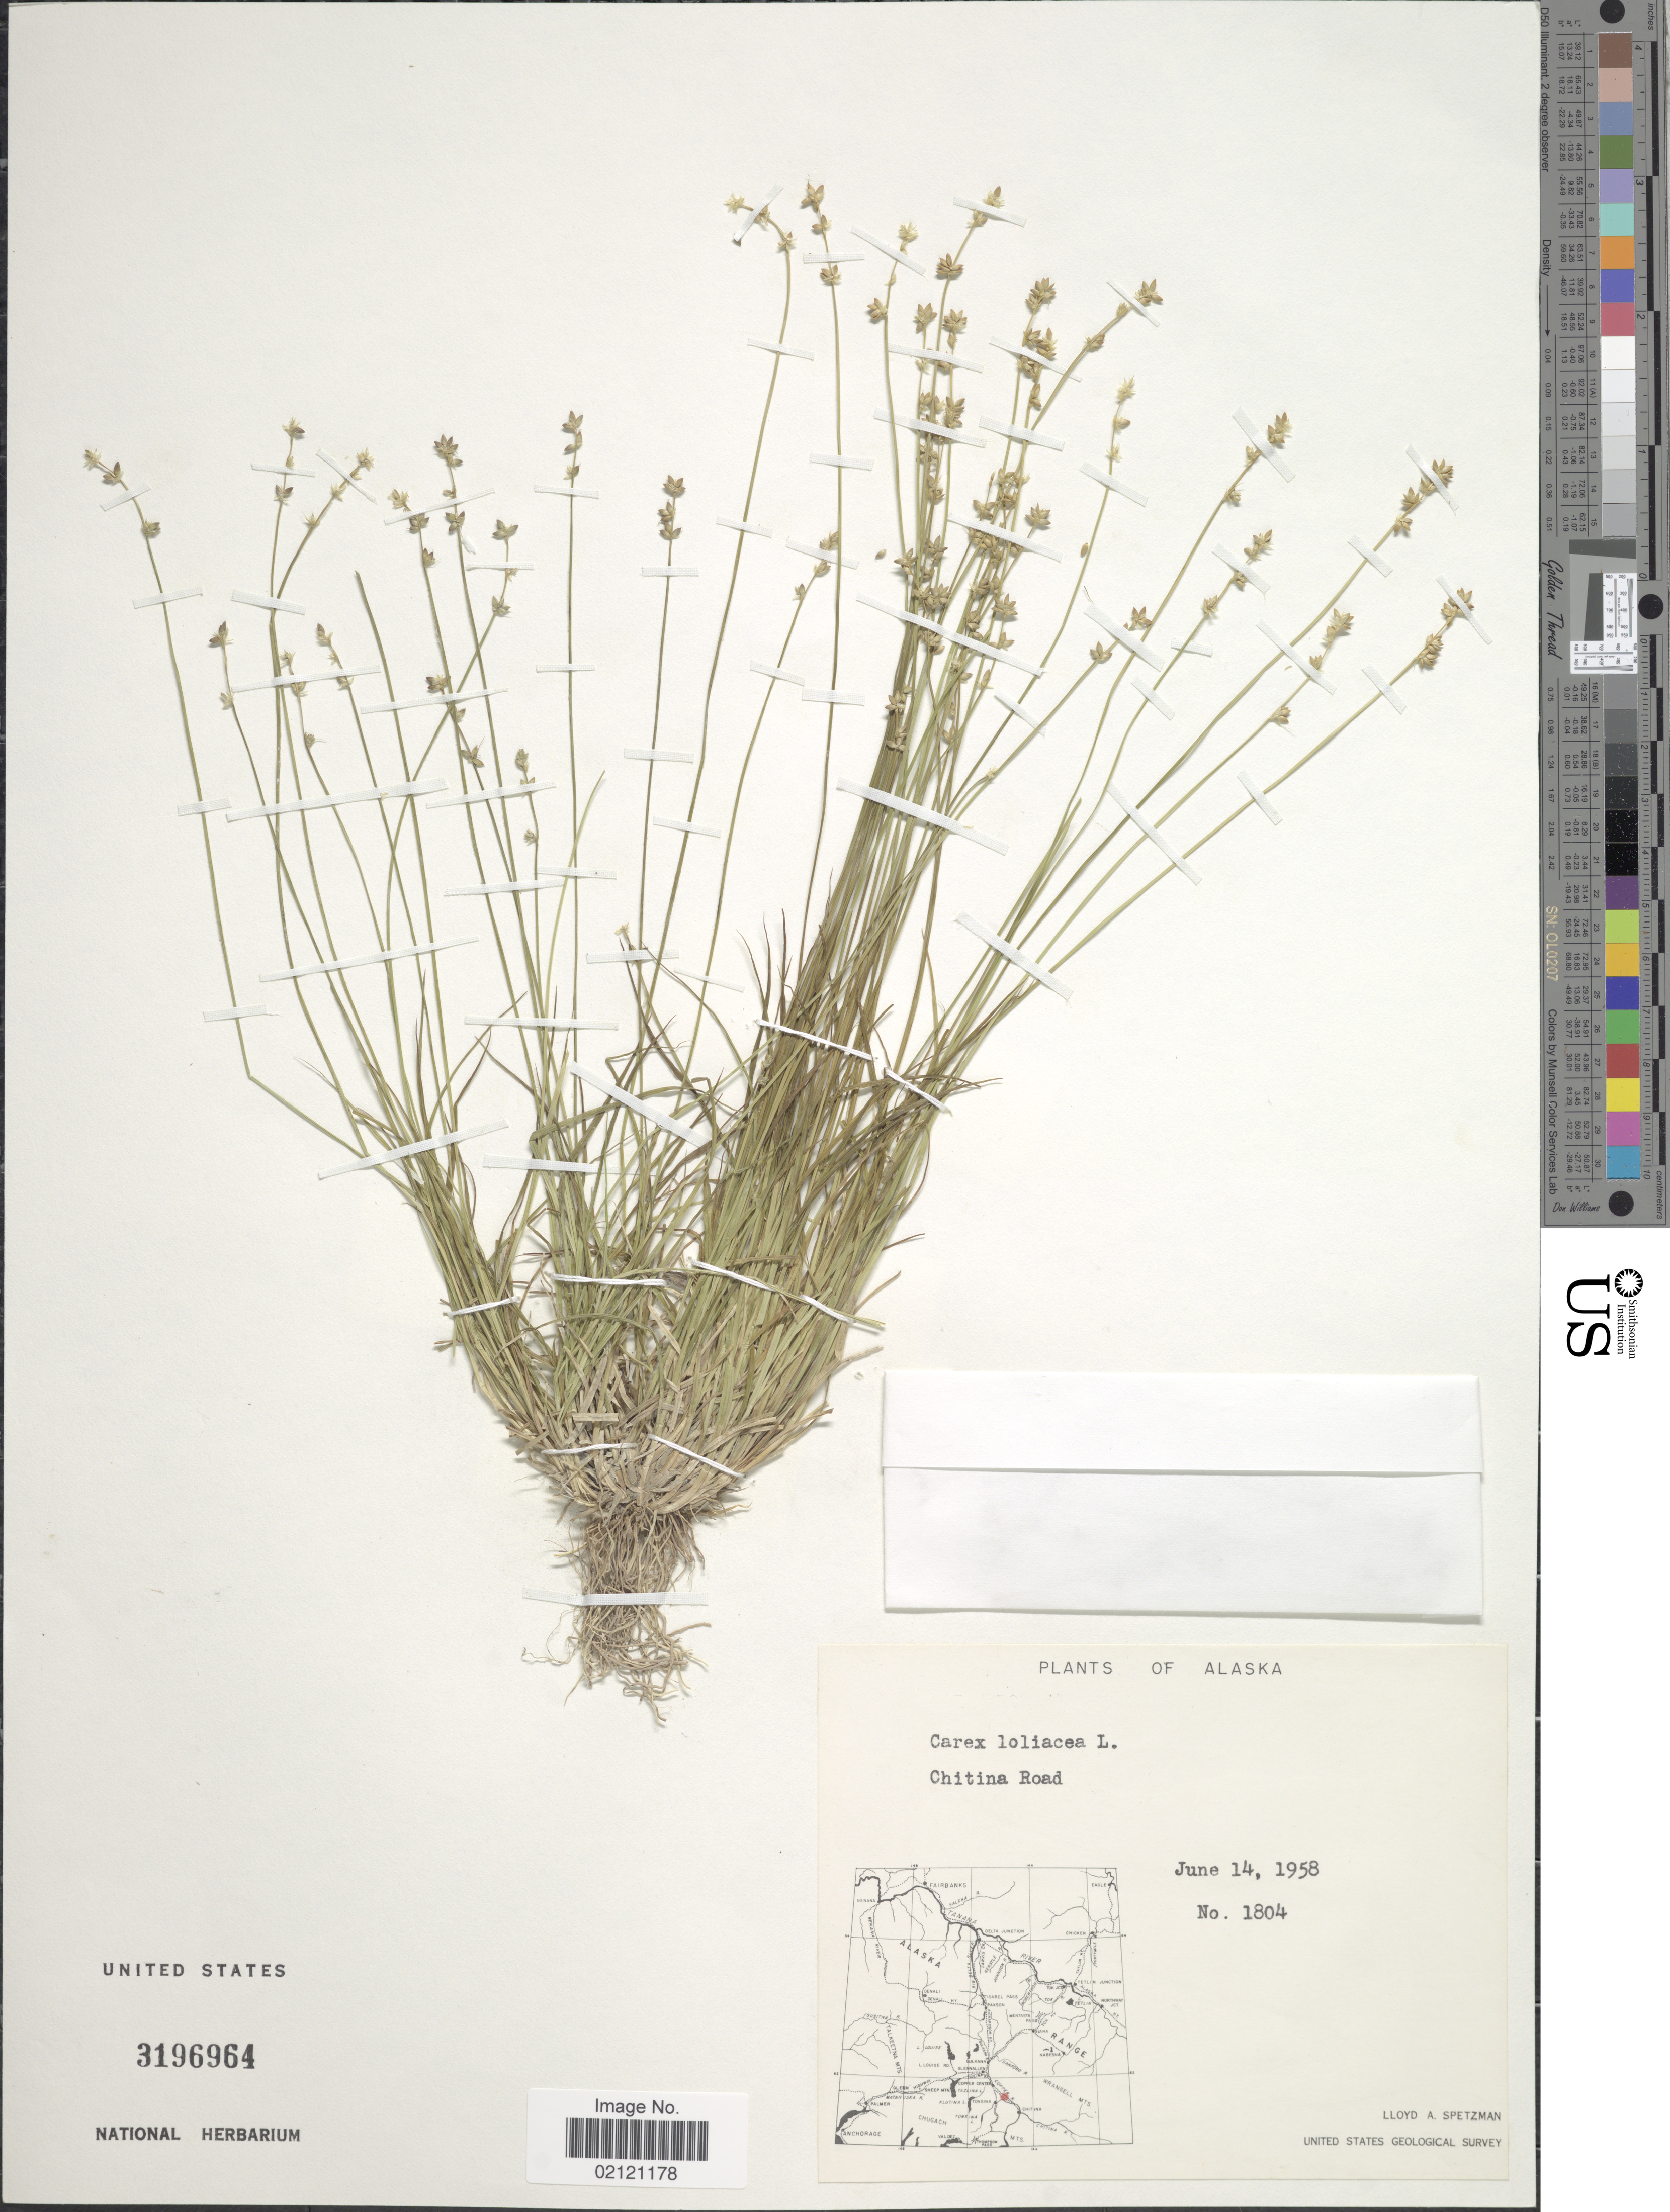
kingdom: Plantae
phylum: Tracheophyta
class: Liliopsida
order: Poales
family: Cyperaceae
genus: Carex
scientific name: Carex loliacea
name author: L.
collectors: L. Spetzman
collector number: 1804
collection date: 1958-06-14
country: United States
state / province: Alaska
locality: Chitina Road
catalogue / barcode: US 3196964